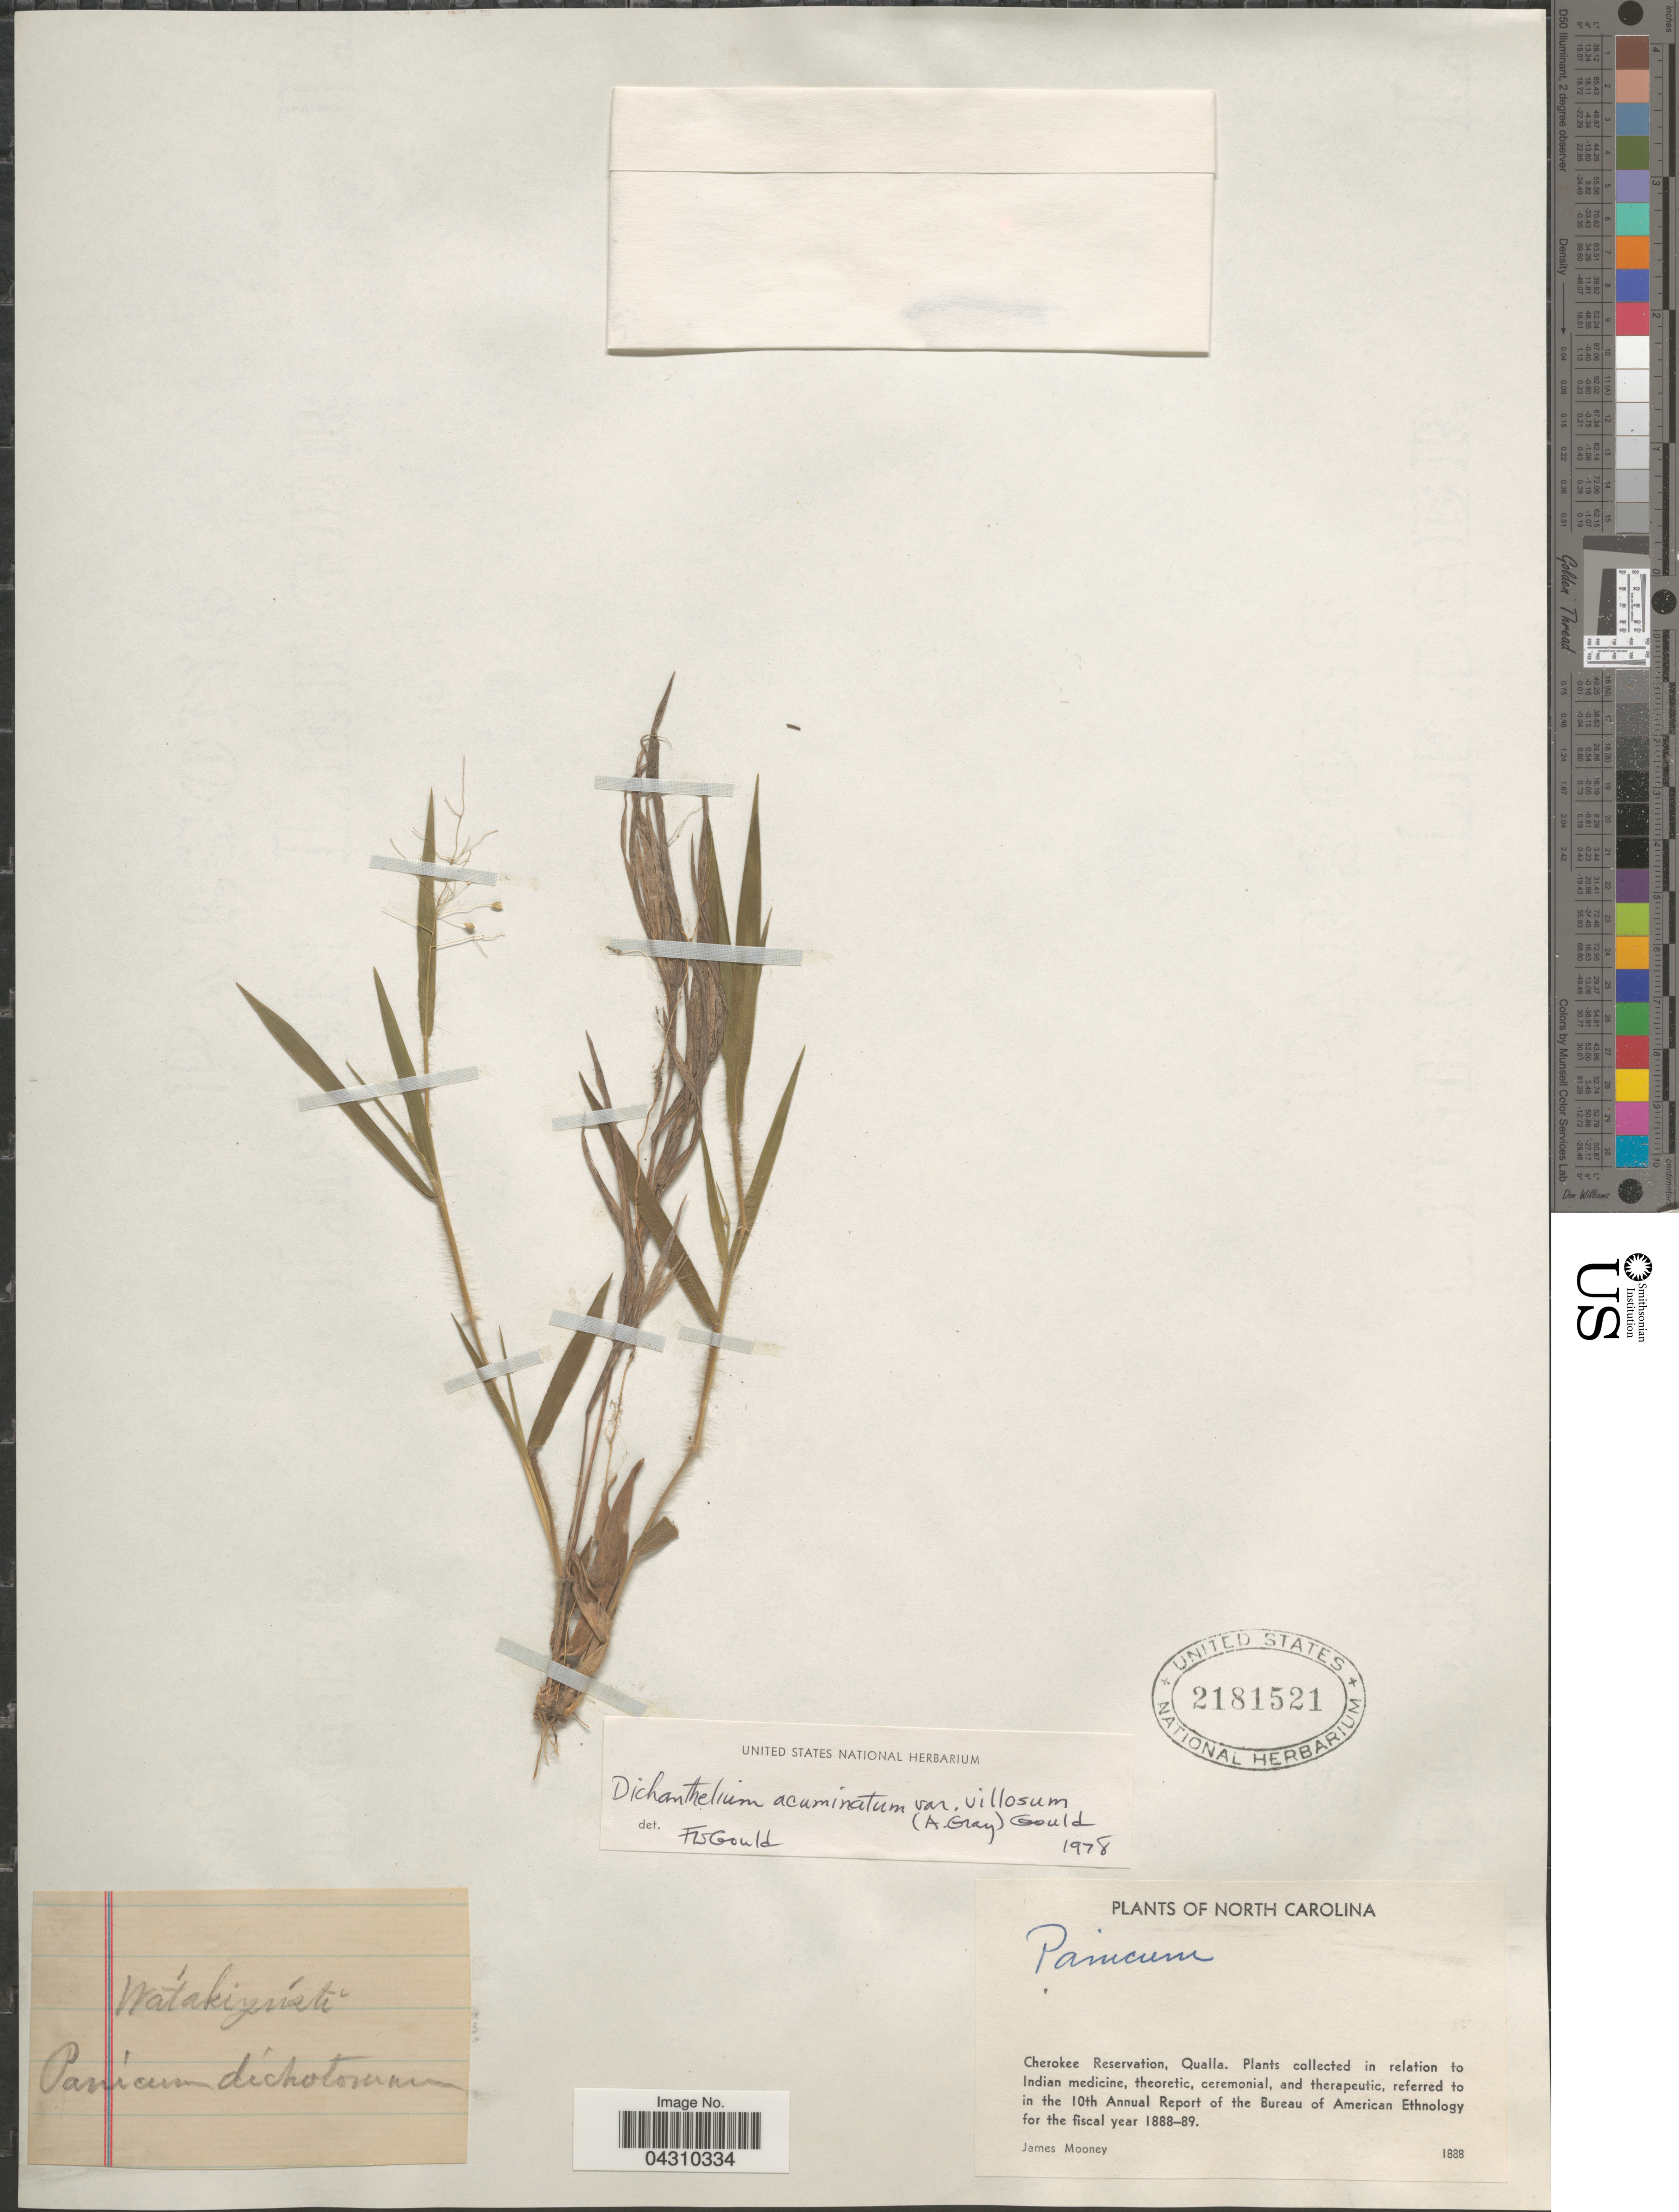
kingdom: Plantae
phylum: Tracheophyta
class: Liliopsida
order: Poales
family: Poaceae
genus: Dichanthelium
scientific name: Dichanthelium acuminatum var. acuminatum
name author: (Sw.) Gould & C.A. Clark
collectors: J. Mooney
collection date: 1888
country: United States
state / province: North Carolina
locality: Cherokee Reservation, Qualla.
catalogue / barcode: US 2181521